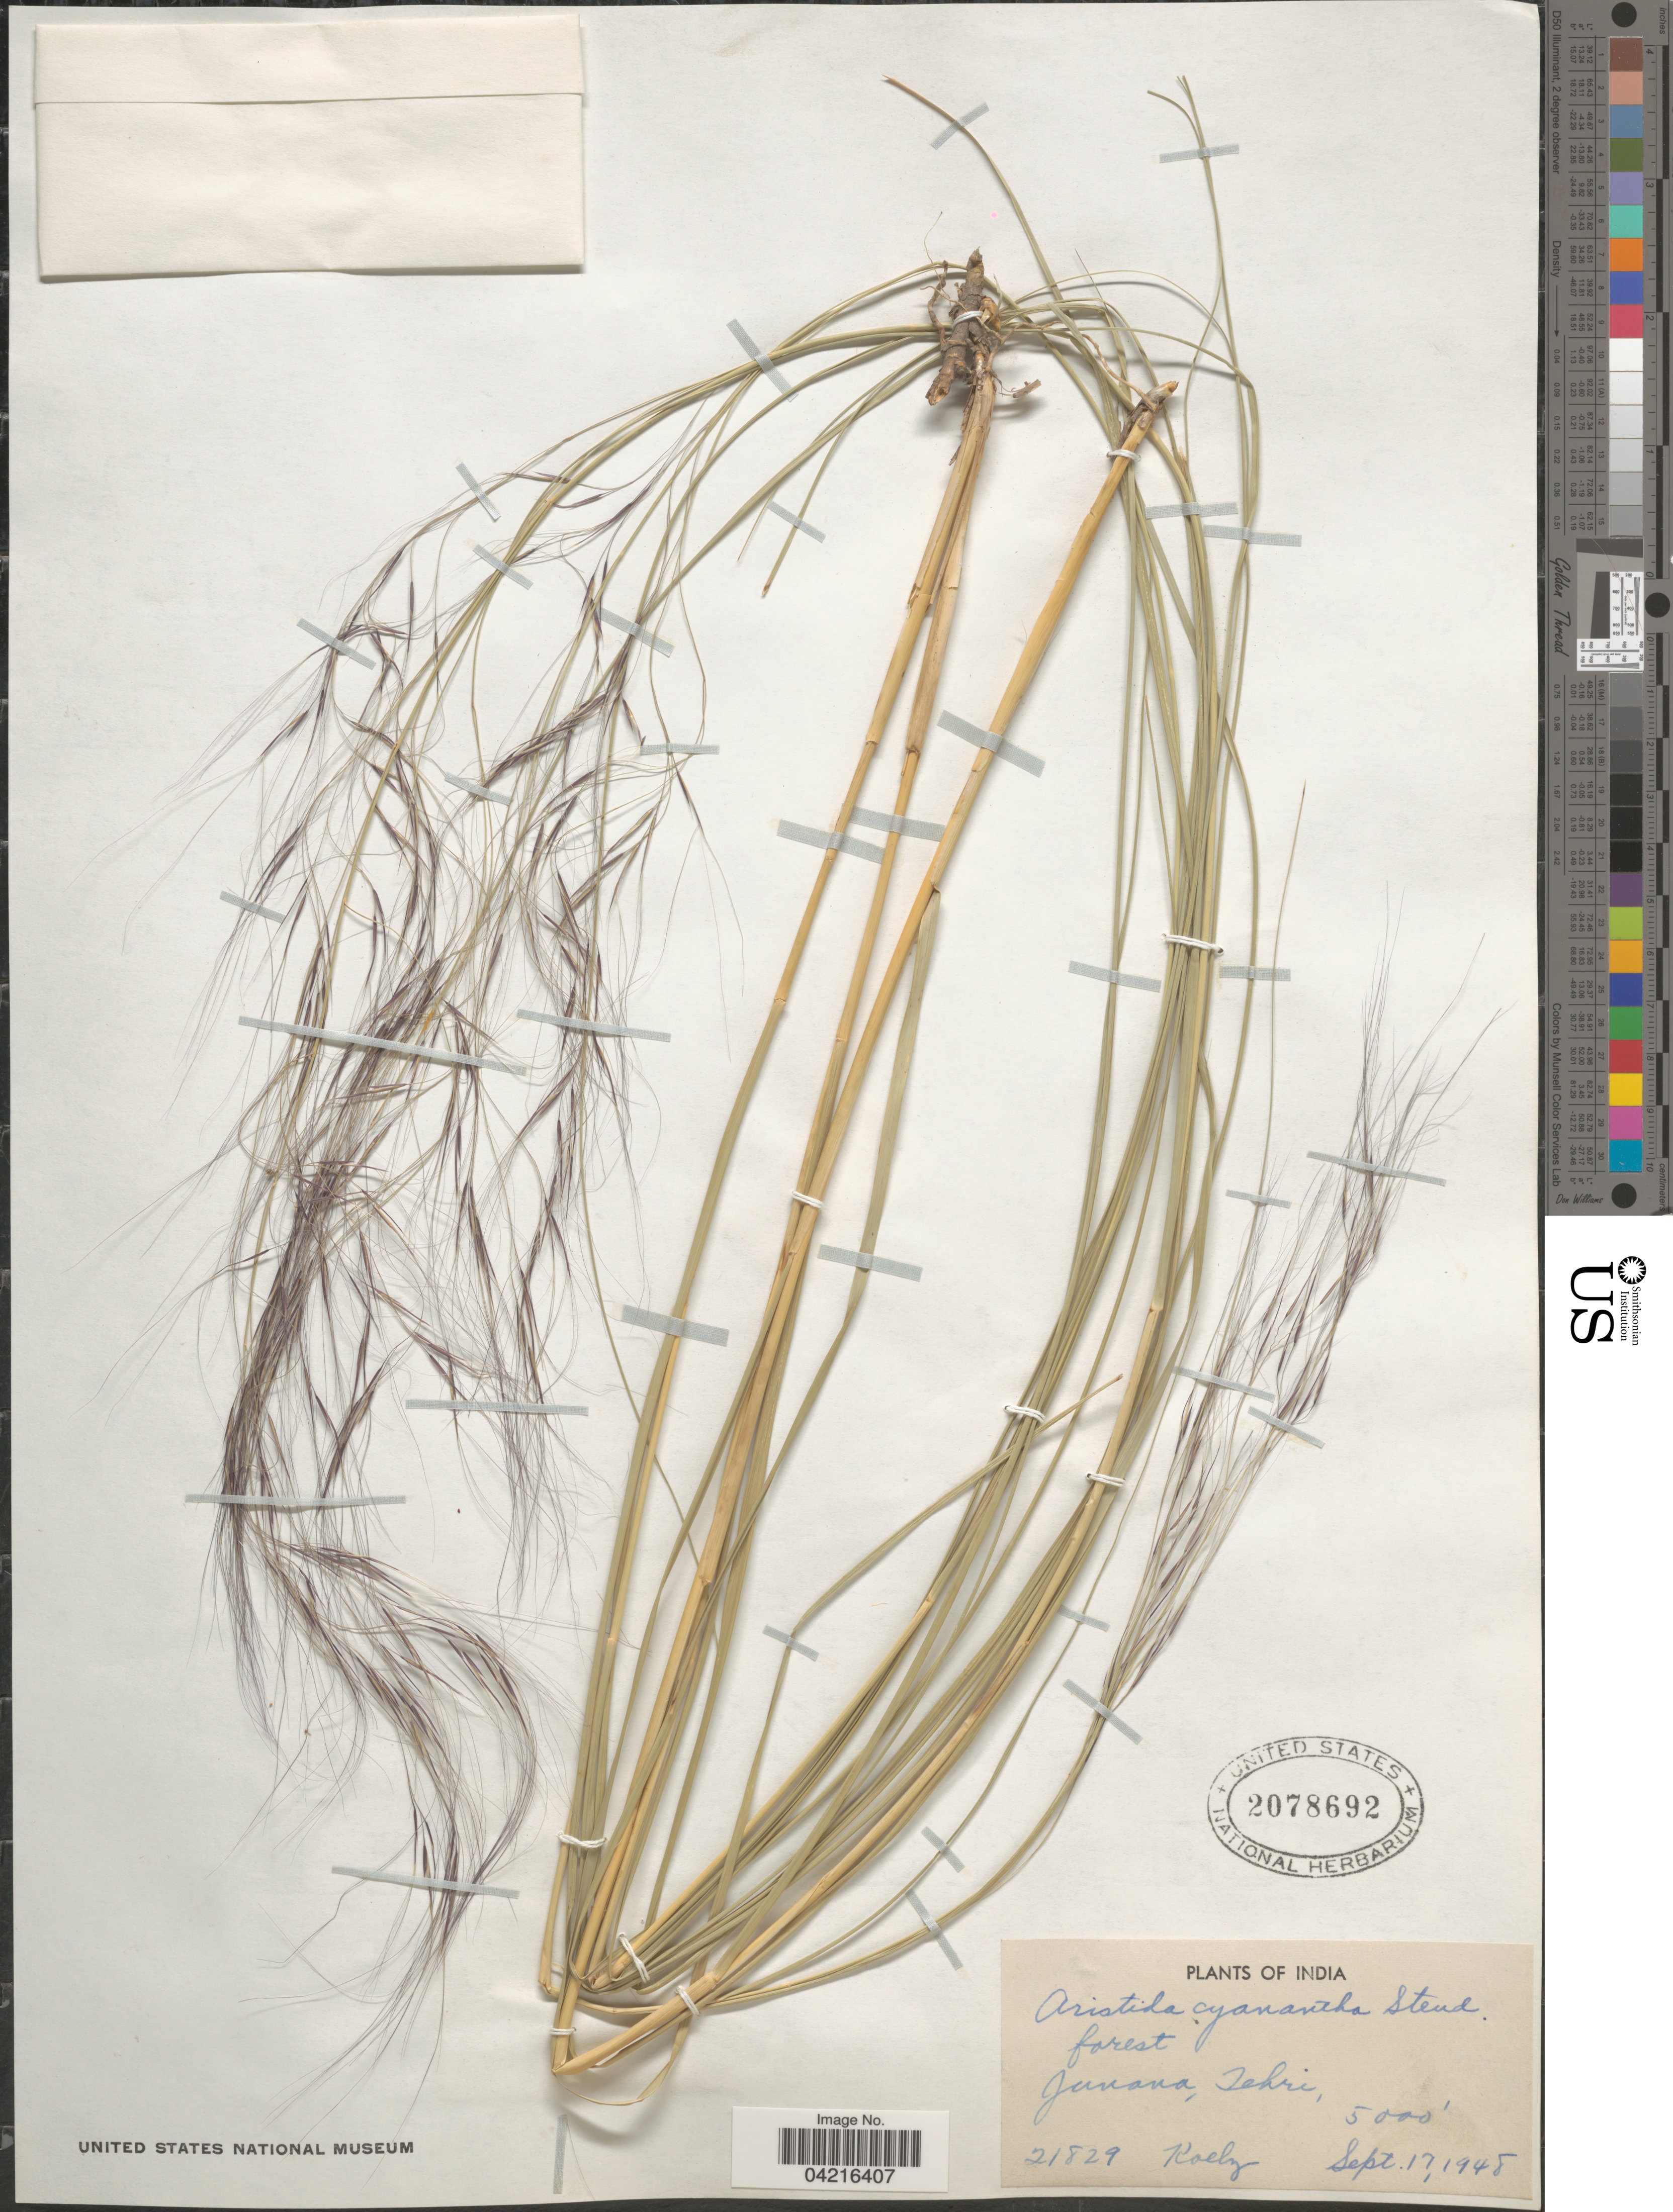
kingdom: Plantae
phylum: Tracheophyta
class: Liliopsida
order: Poales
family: Poaceae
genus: Aristida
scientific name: Aristida cyanantha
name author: Nees ex Steud.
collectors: Koelz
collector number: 21829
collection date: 1948-09-17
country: India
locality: Junana, Tehri.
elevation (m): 1524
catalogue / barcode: US 2078692